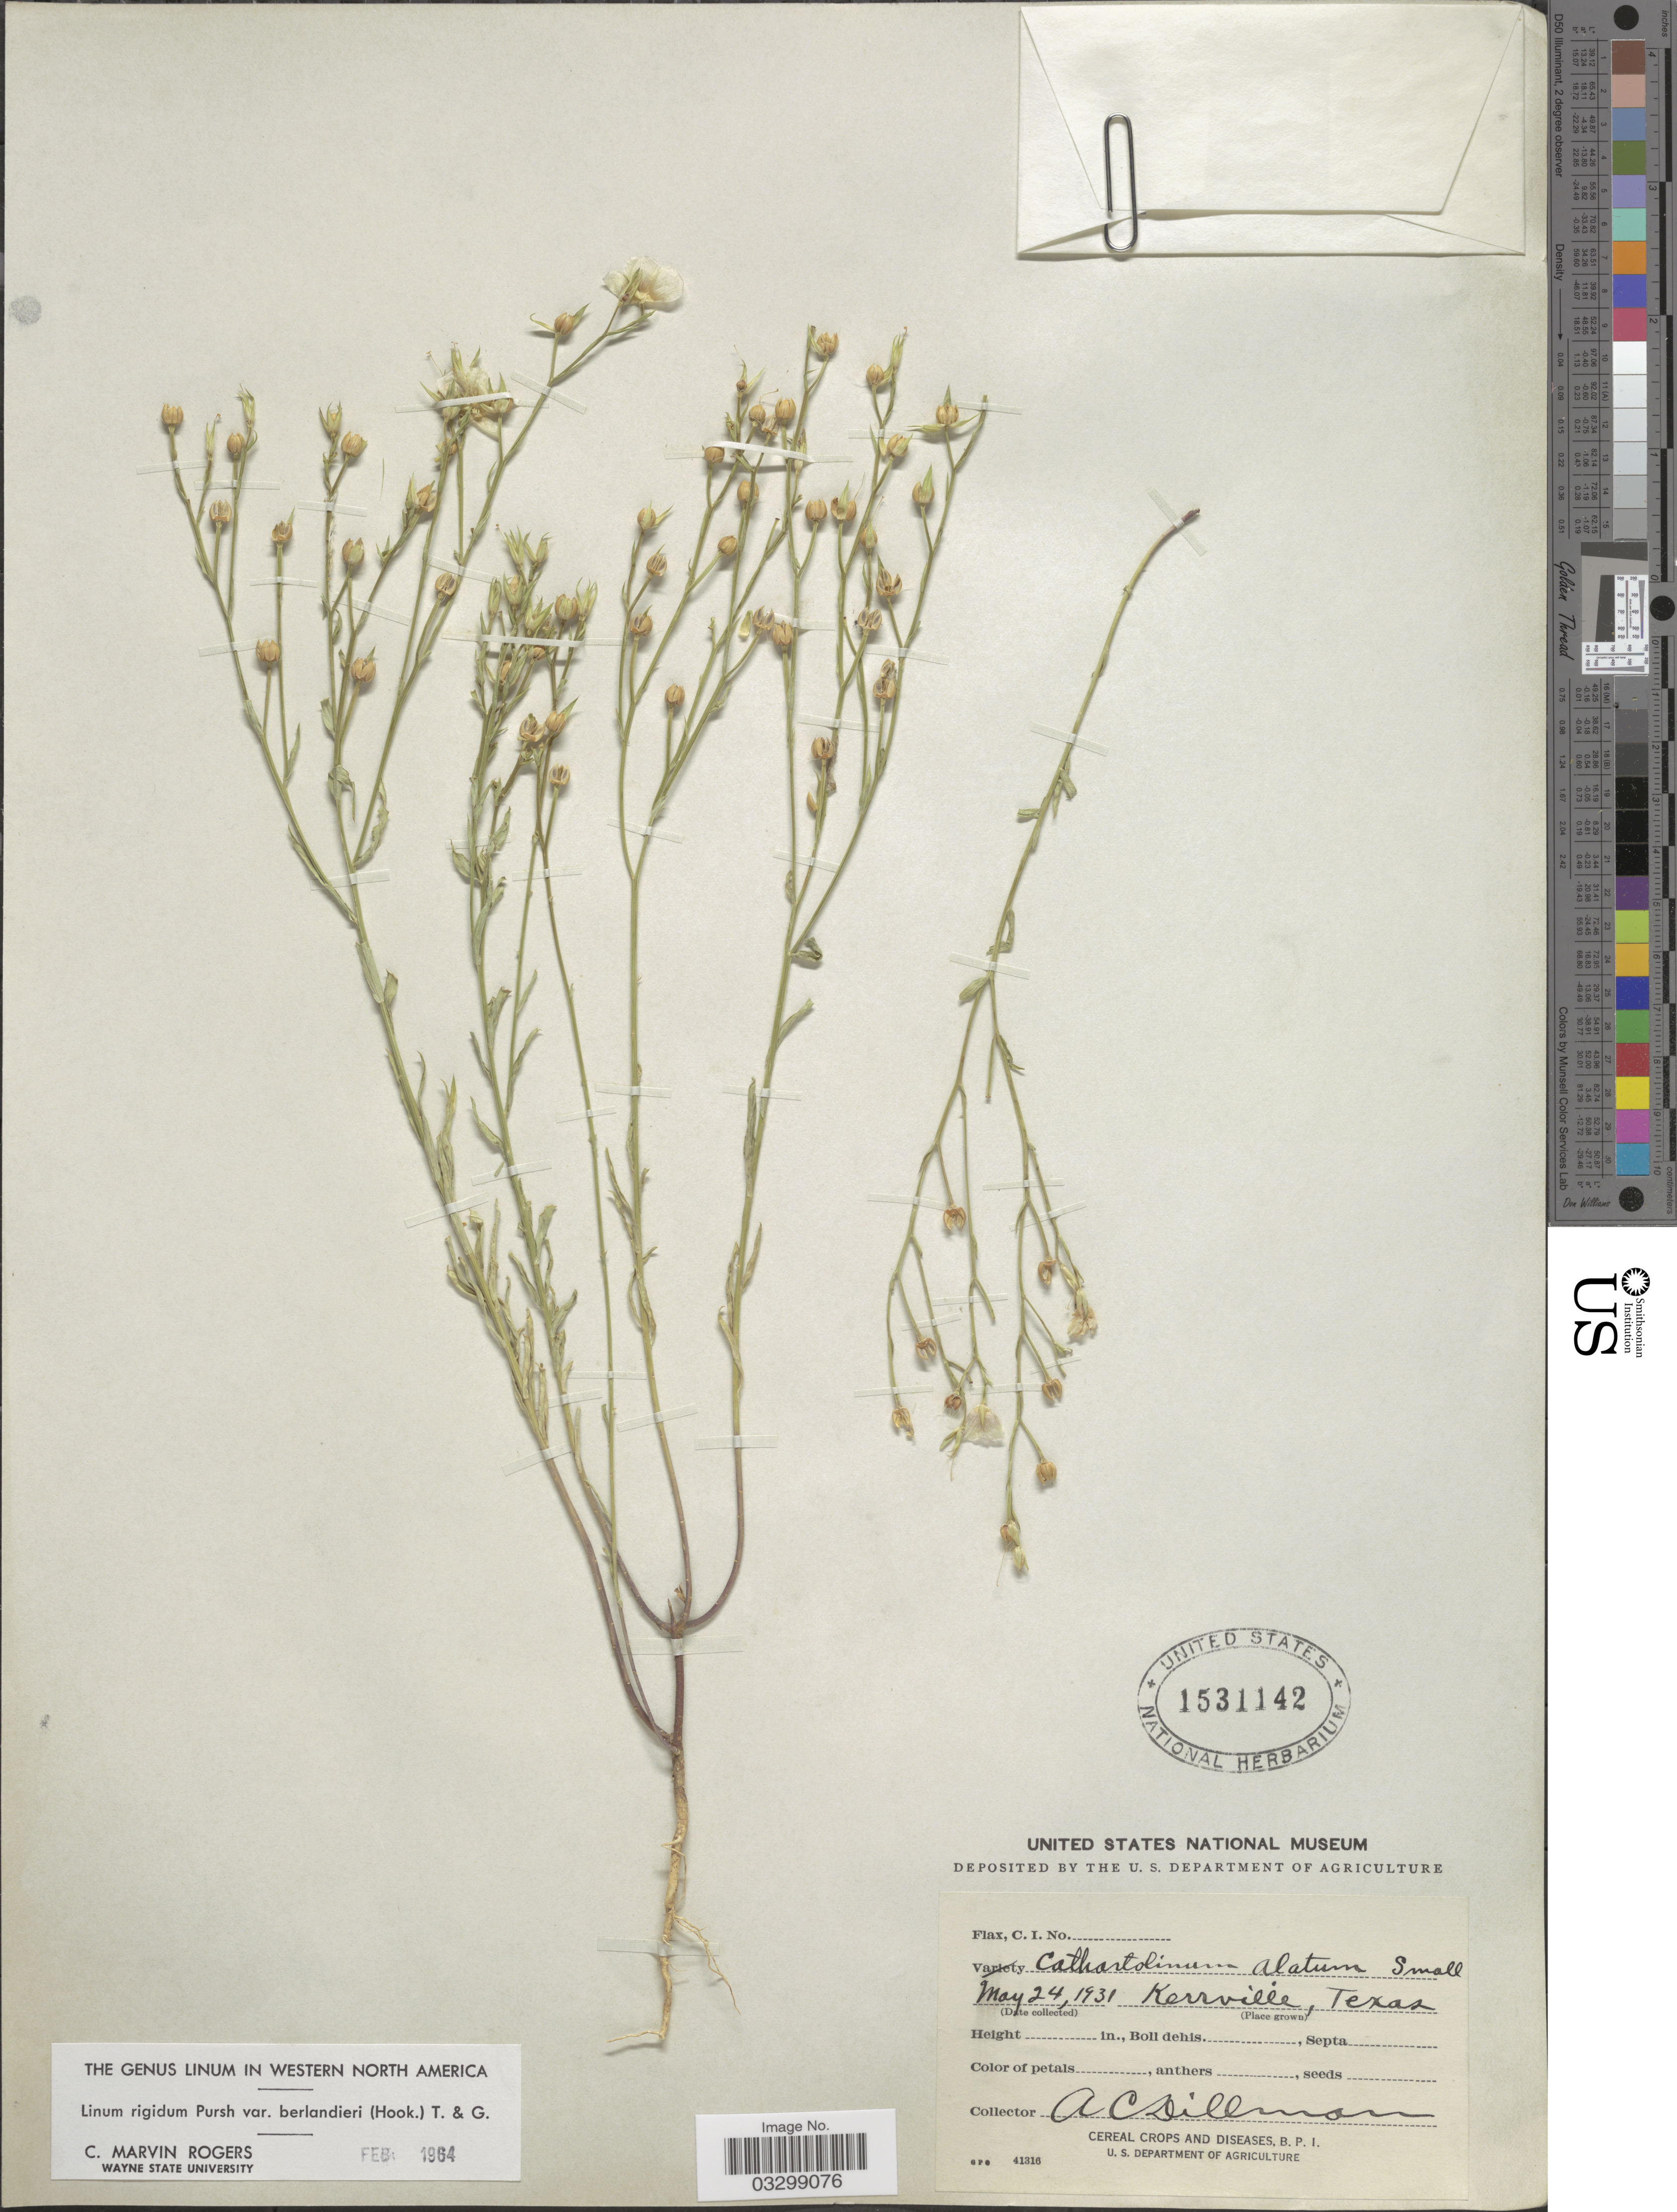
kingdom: Plantae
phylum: Tracheophyta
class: Magnoliopsida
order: Malpighiales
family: Linaceae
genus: Linum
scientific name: Linum rigidum var. berlandieri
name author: Pursh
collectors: A. Dillman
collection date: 1931-05-24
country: United States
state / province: Texas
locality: Kerrville.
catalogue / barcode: US 1531142